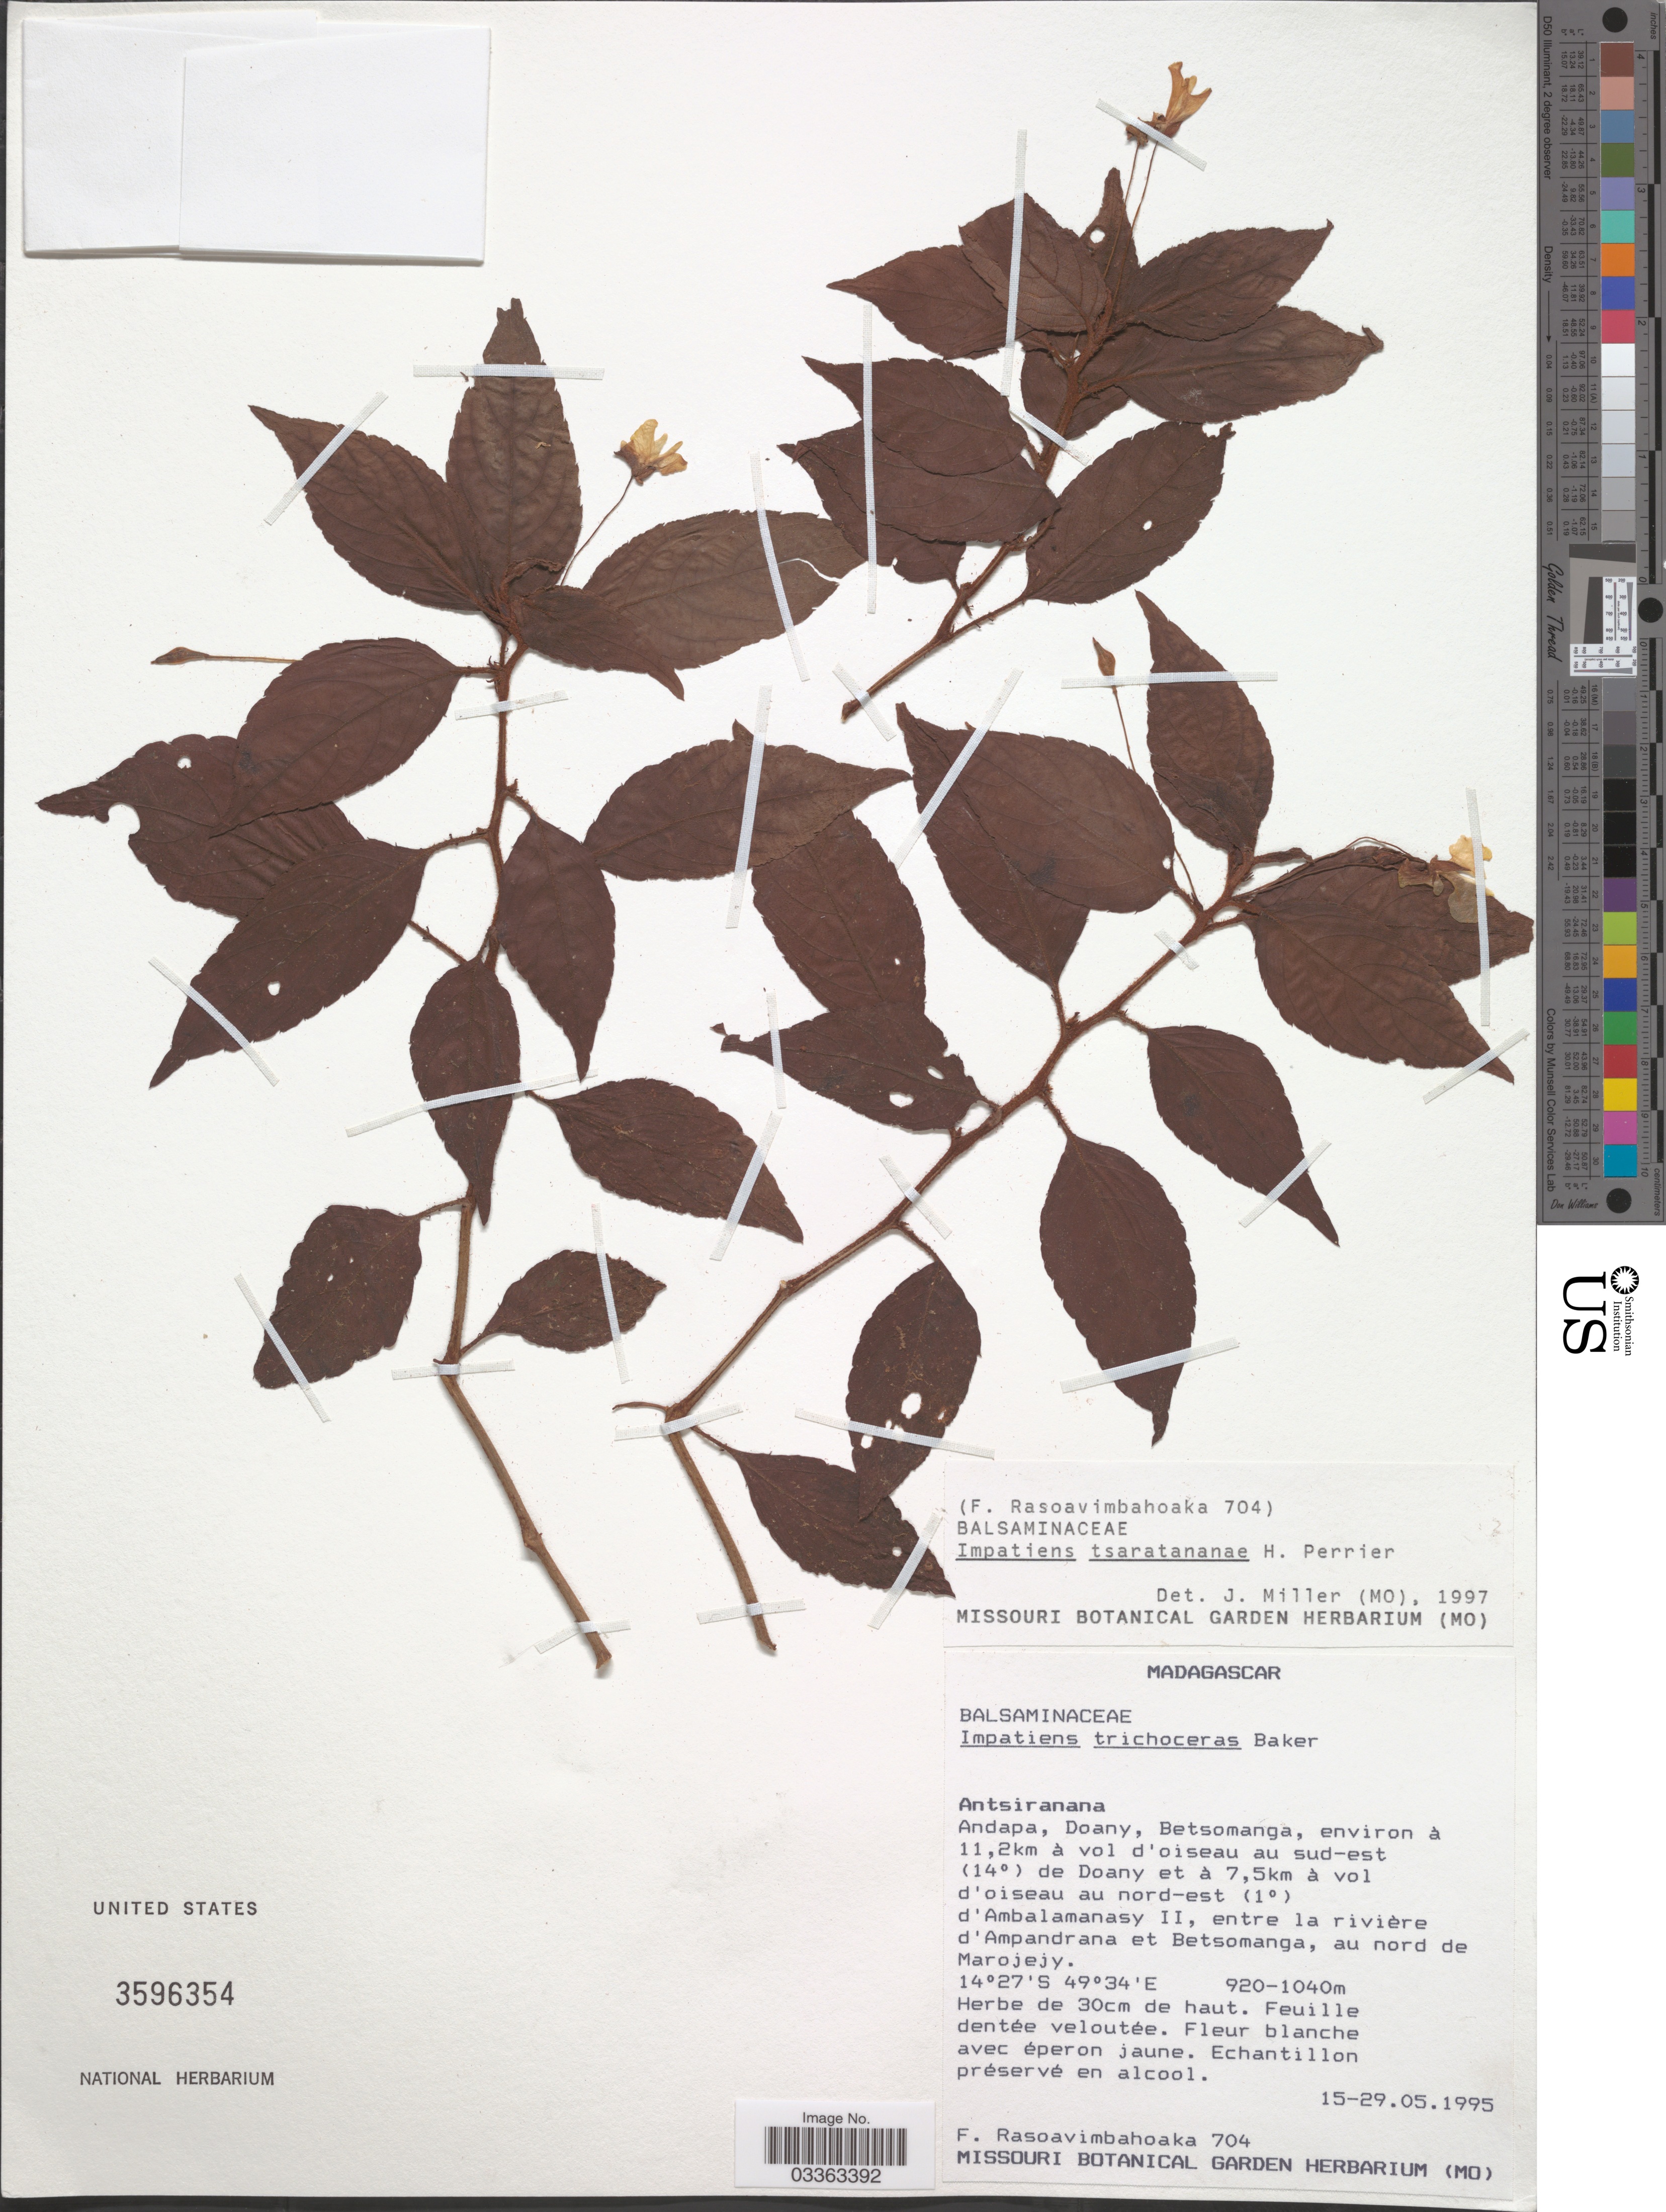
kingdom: Plantae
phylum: Tracheophyta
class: Magnoliopsida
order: Ericales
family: Balsaminaceae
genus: Impatiens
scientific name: Impatiens tsaratananae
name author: H. Perrier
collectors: F. Rasoavimbahoaka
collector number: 704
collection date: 1995-05-15/1995-05-29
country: Madagascar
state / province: Sava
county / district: Andapa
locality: Andapa, Doany, Betsomanga, environ à 11.2km à vol d'oiseau au sud-est (14°) de Doany et à 7.5km à vol d'oiseau au nord-est (1°) d'Ambalamanasy II, entre la riviére d'Ampandrana et Betsomanga, au nord de Marojejy.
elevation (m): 920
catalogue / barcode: US 3596354